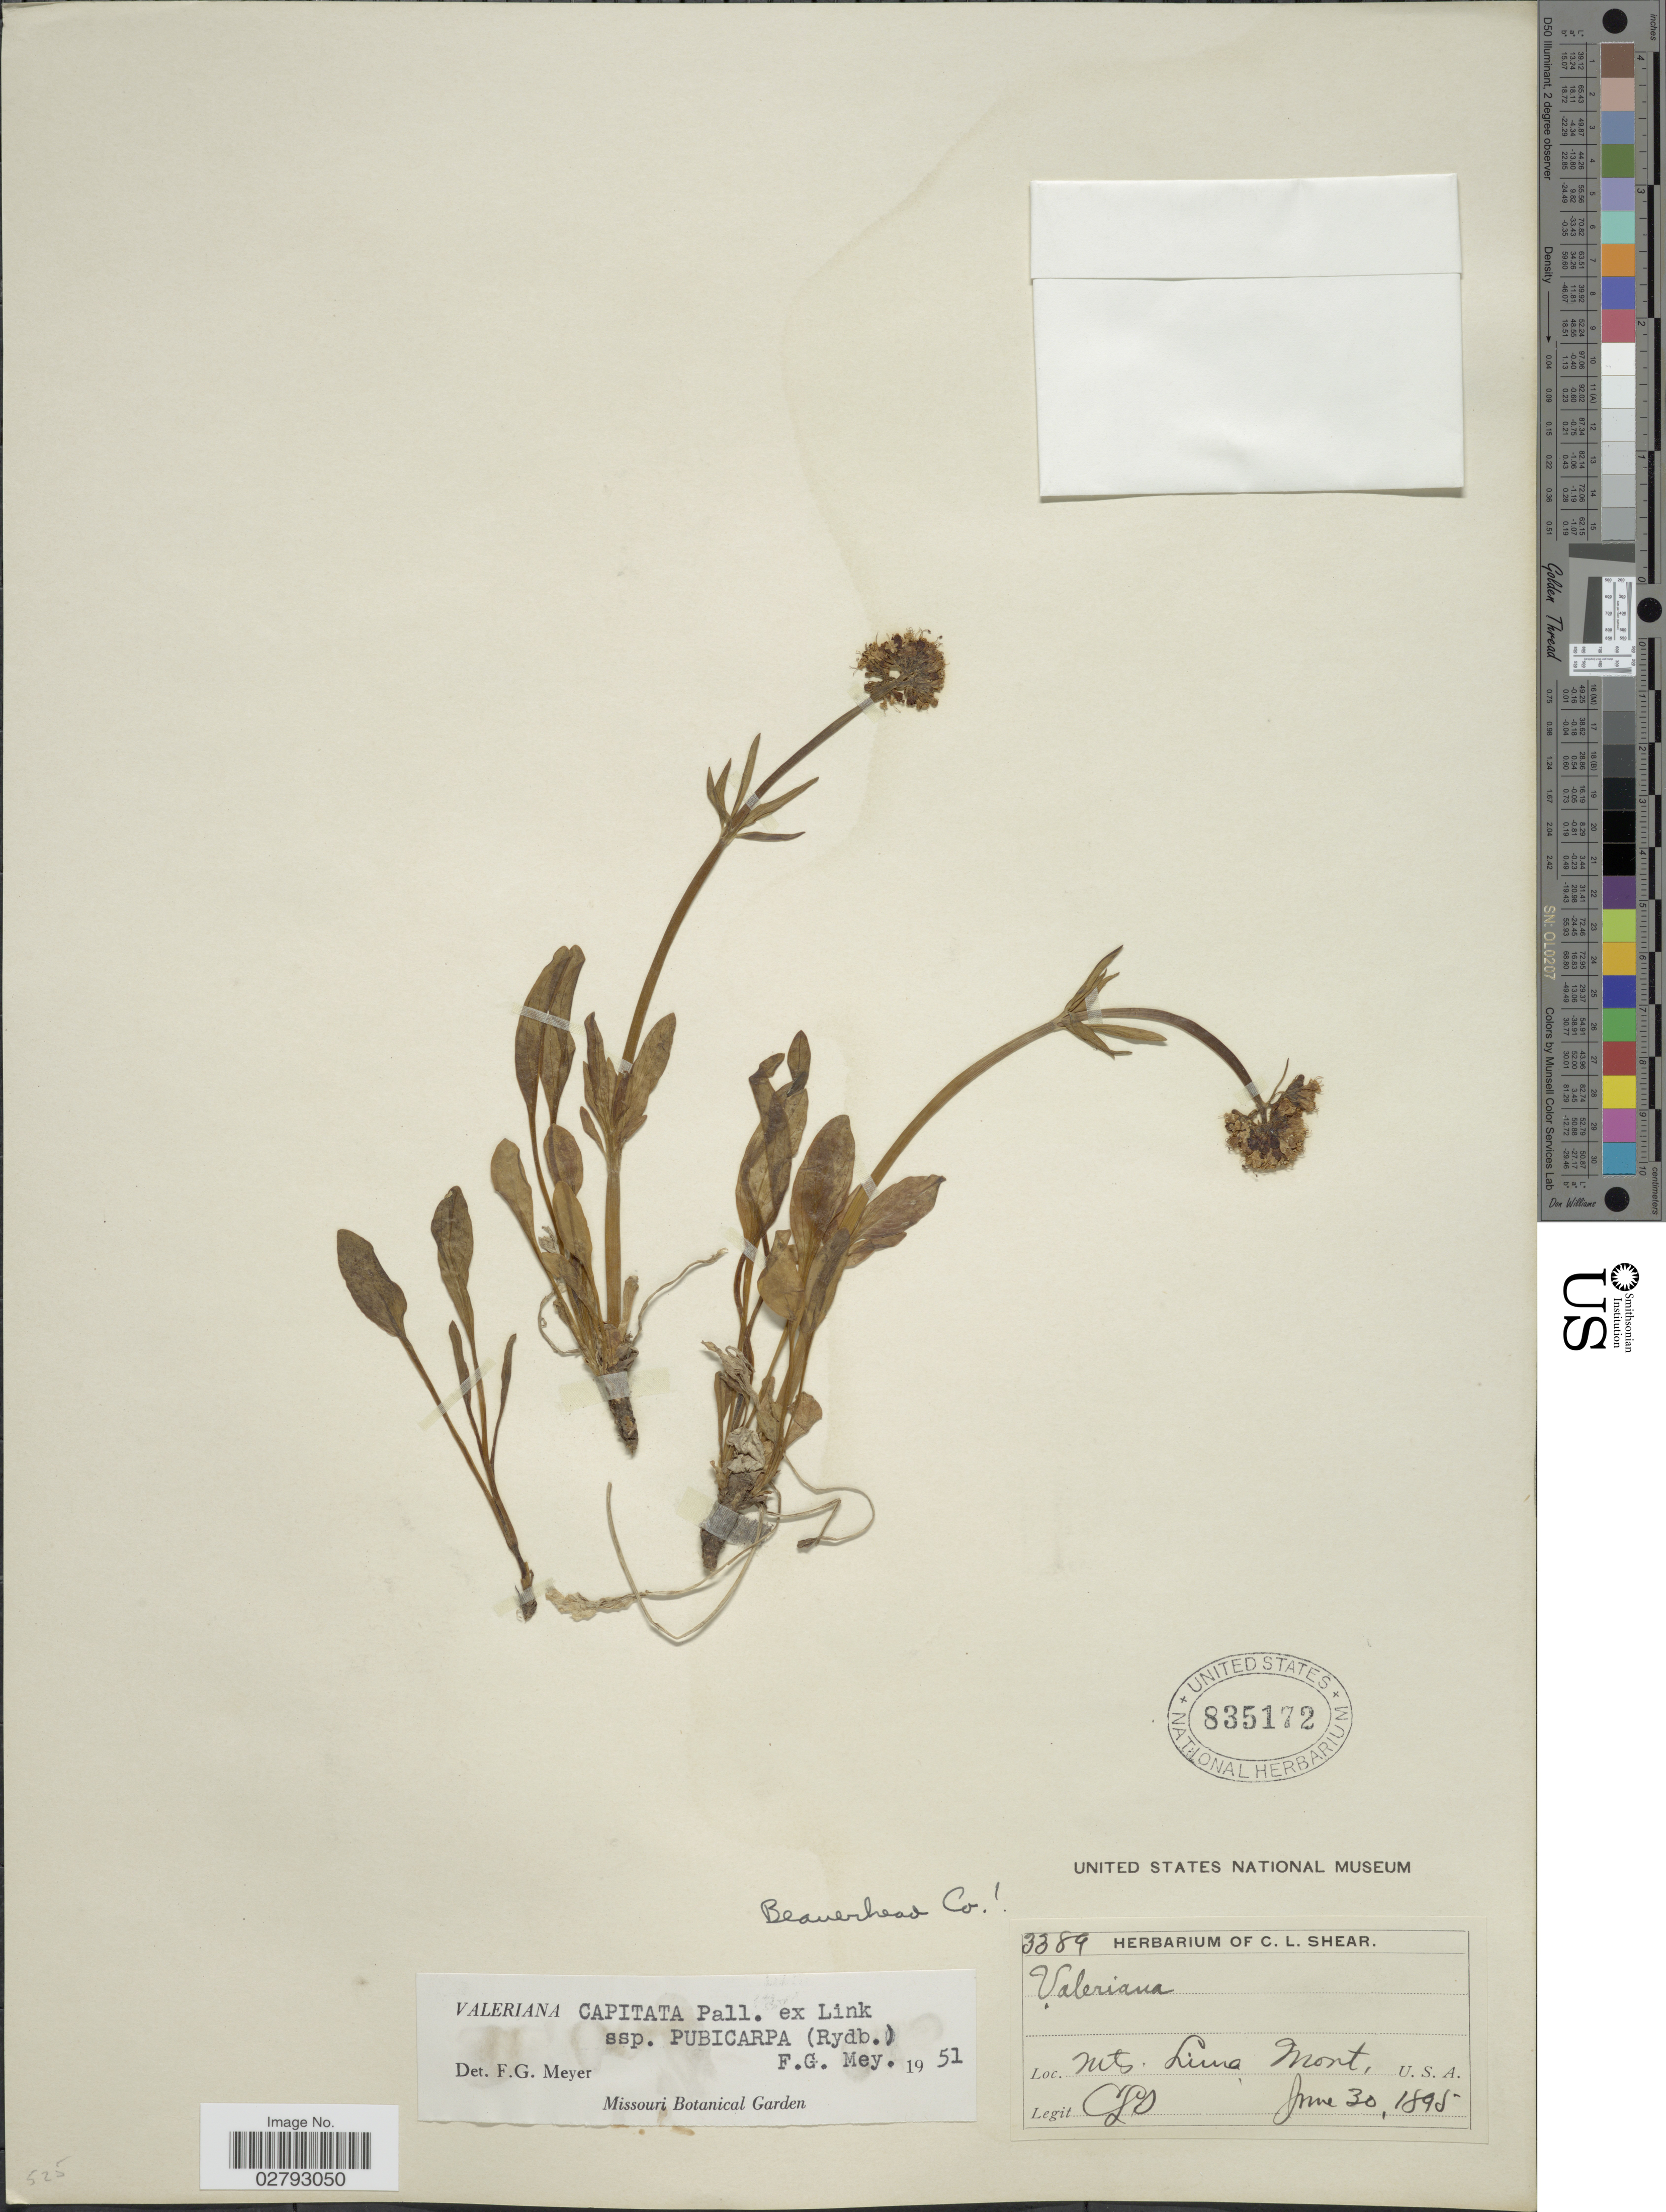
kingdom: Plantae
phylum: Tracheophyta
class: Magnoliopsida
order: Dipsacales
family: Caprifoliaceae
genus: Valeriana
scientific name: Valeriana capitata subsp. pubicarpa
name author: (Rydb.) F.G. Mey.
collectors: C. L. Shear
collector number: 3389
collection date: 1895-06-30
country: United States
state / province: Montana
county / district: Beaverhead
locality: Mts. Luna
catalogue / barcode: US 835172